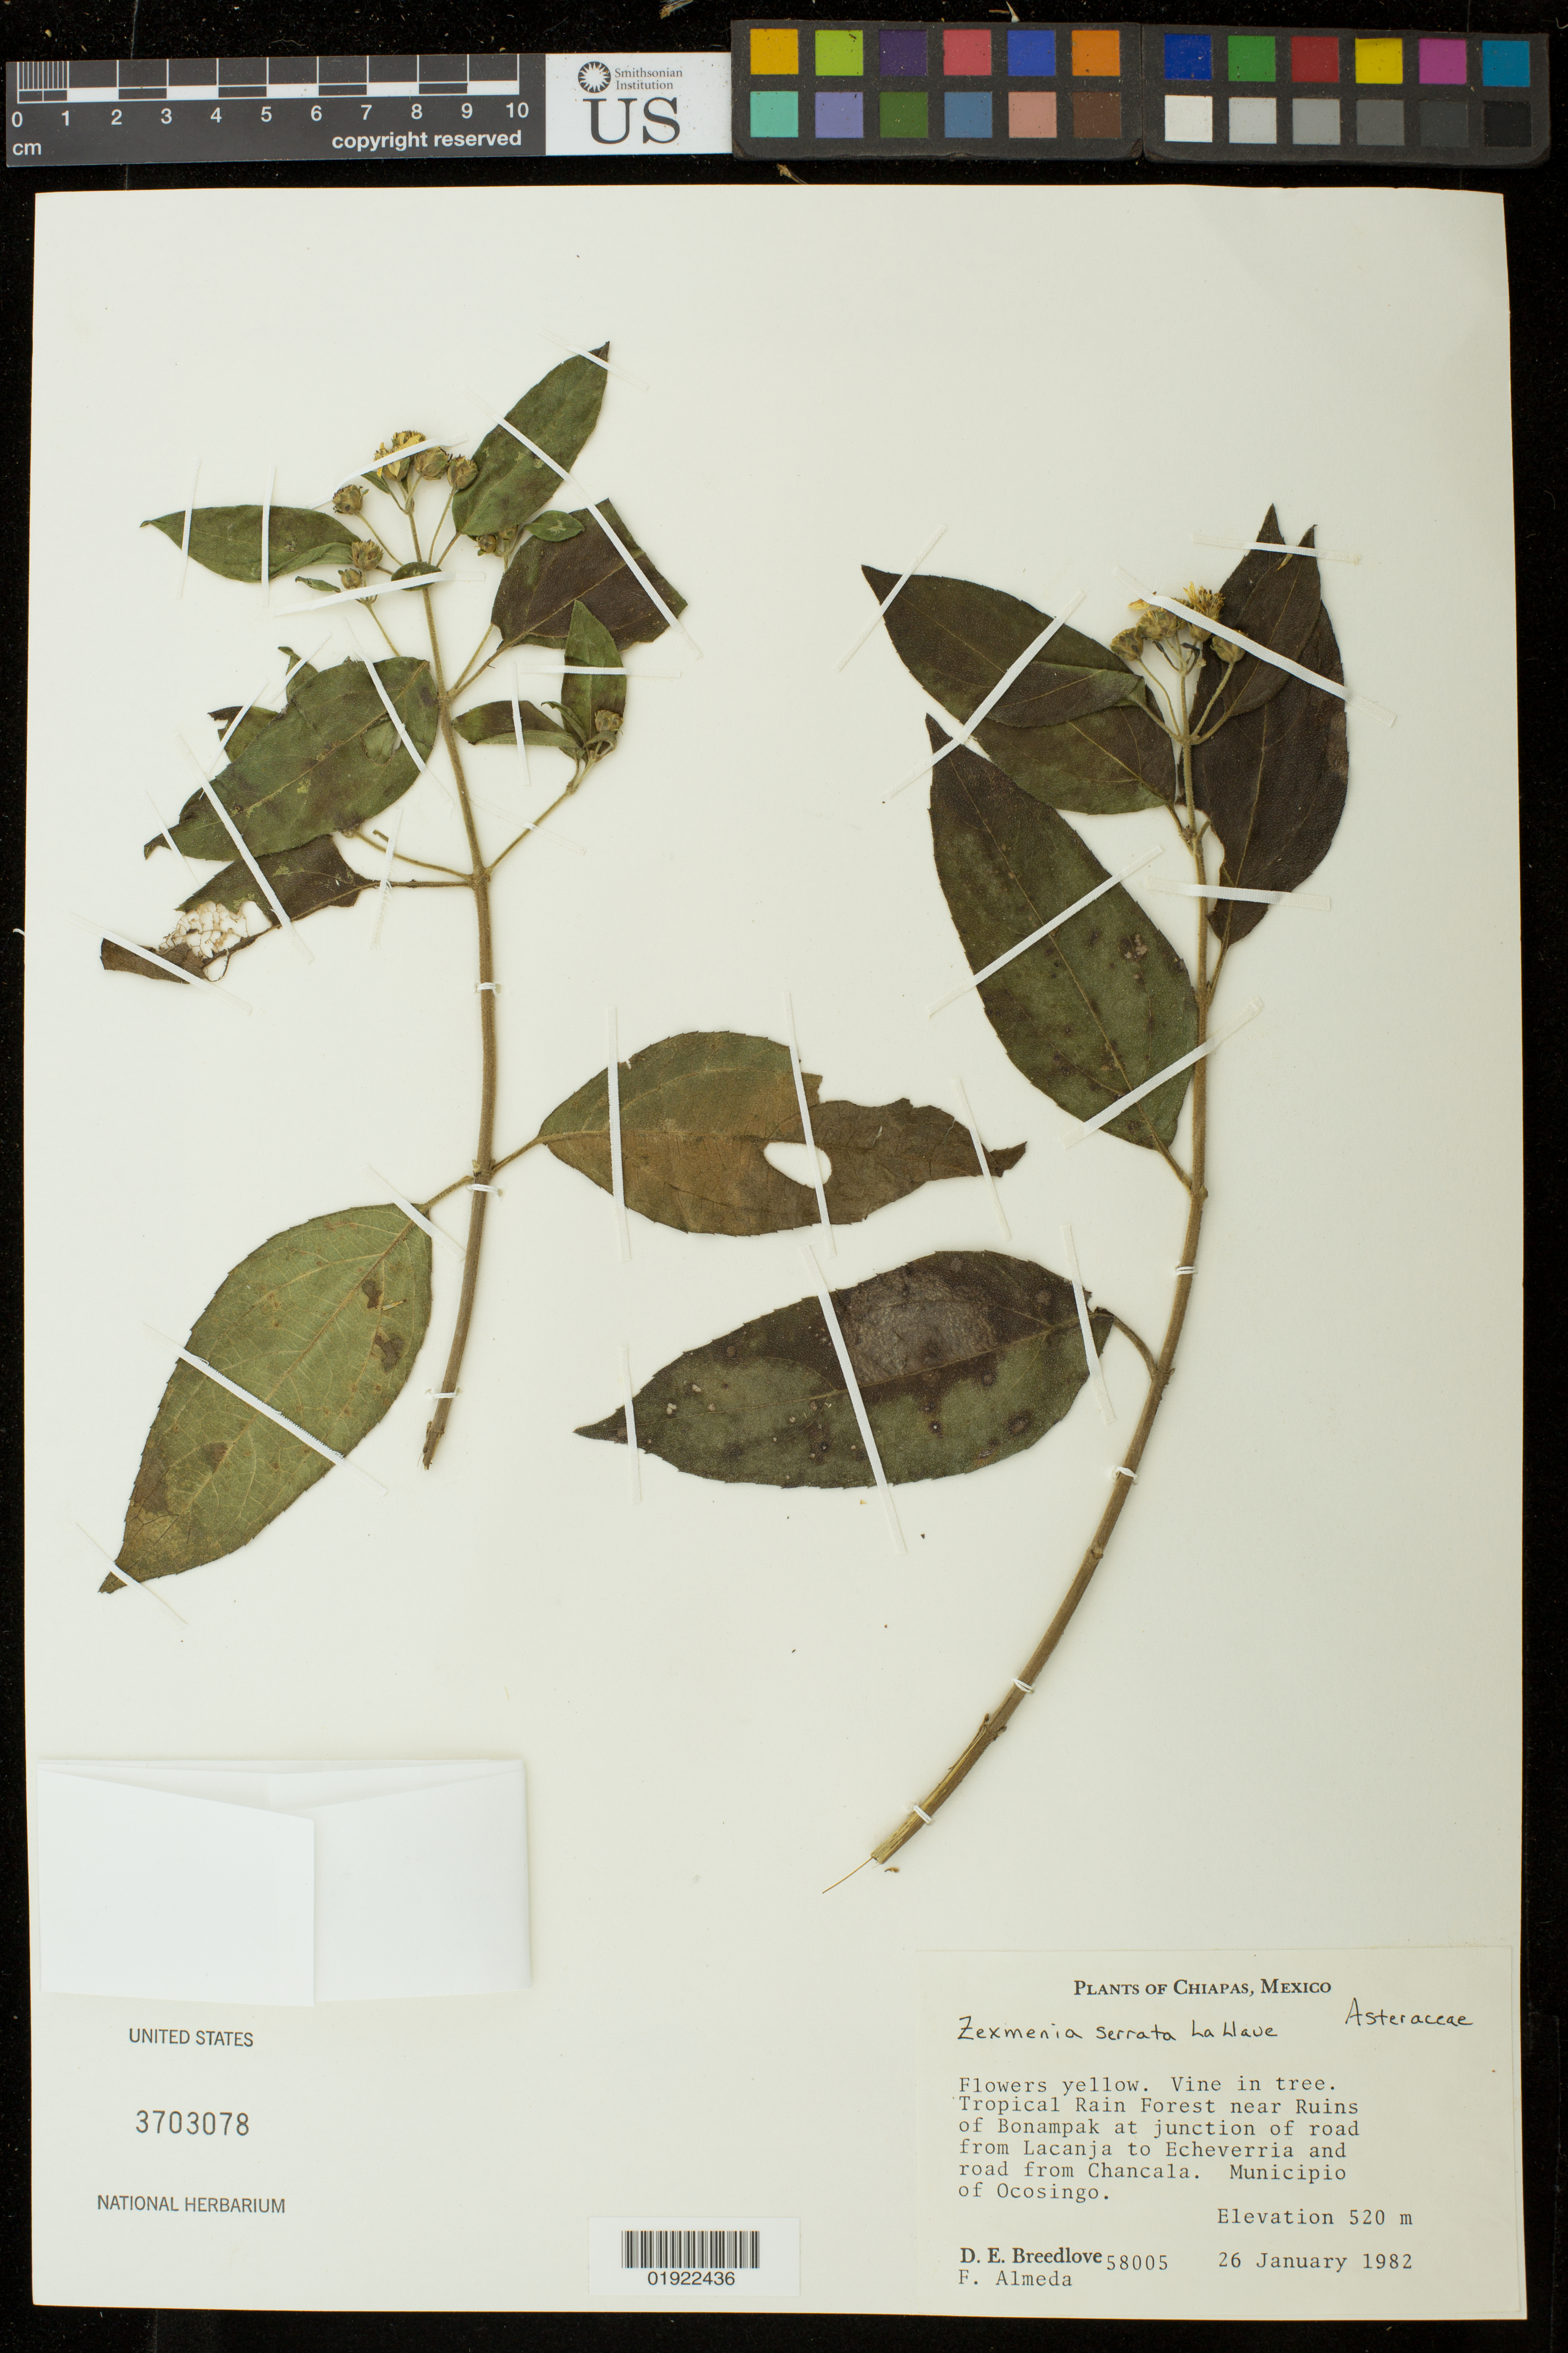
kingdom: Plantae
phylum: Tracheophyta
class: Magnoliopsida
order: Asterales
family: Asteraceae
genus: Zexmenia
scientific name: Zexmenia serrata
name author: La Llave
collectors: D. E. Breedlove & F. Almeda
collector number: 58005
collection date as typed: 26 January 1982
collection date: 1982-01-26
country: Mexico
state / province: Chiapas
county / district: Ocosingo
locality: near Ruins of Bonampak at junction of road from Lacanja to Echeverria nad road from Chancala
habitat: tropical rain forest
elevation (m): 520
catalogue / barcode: US 3703078